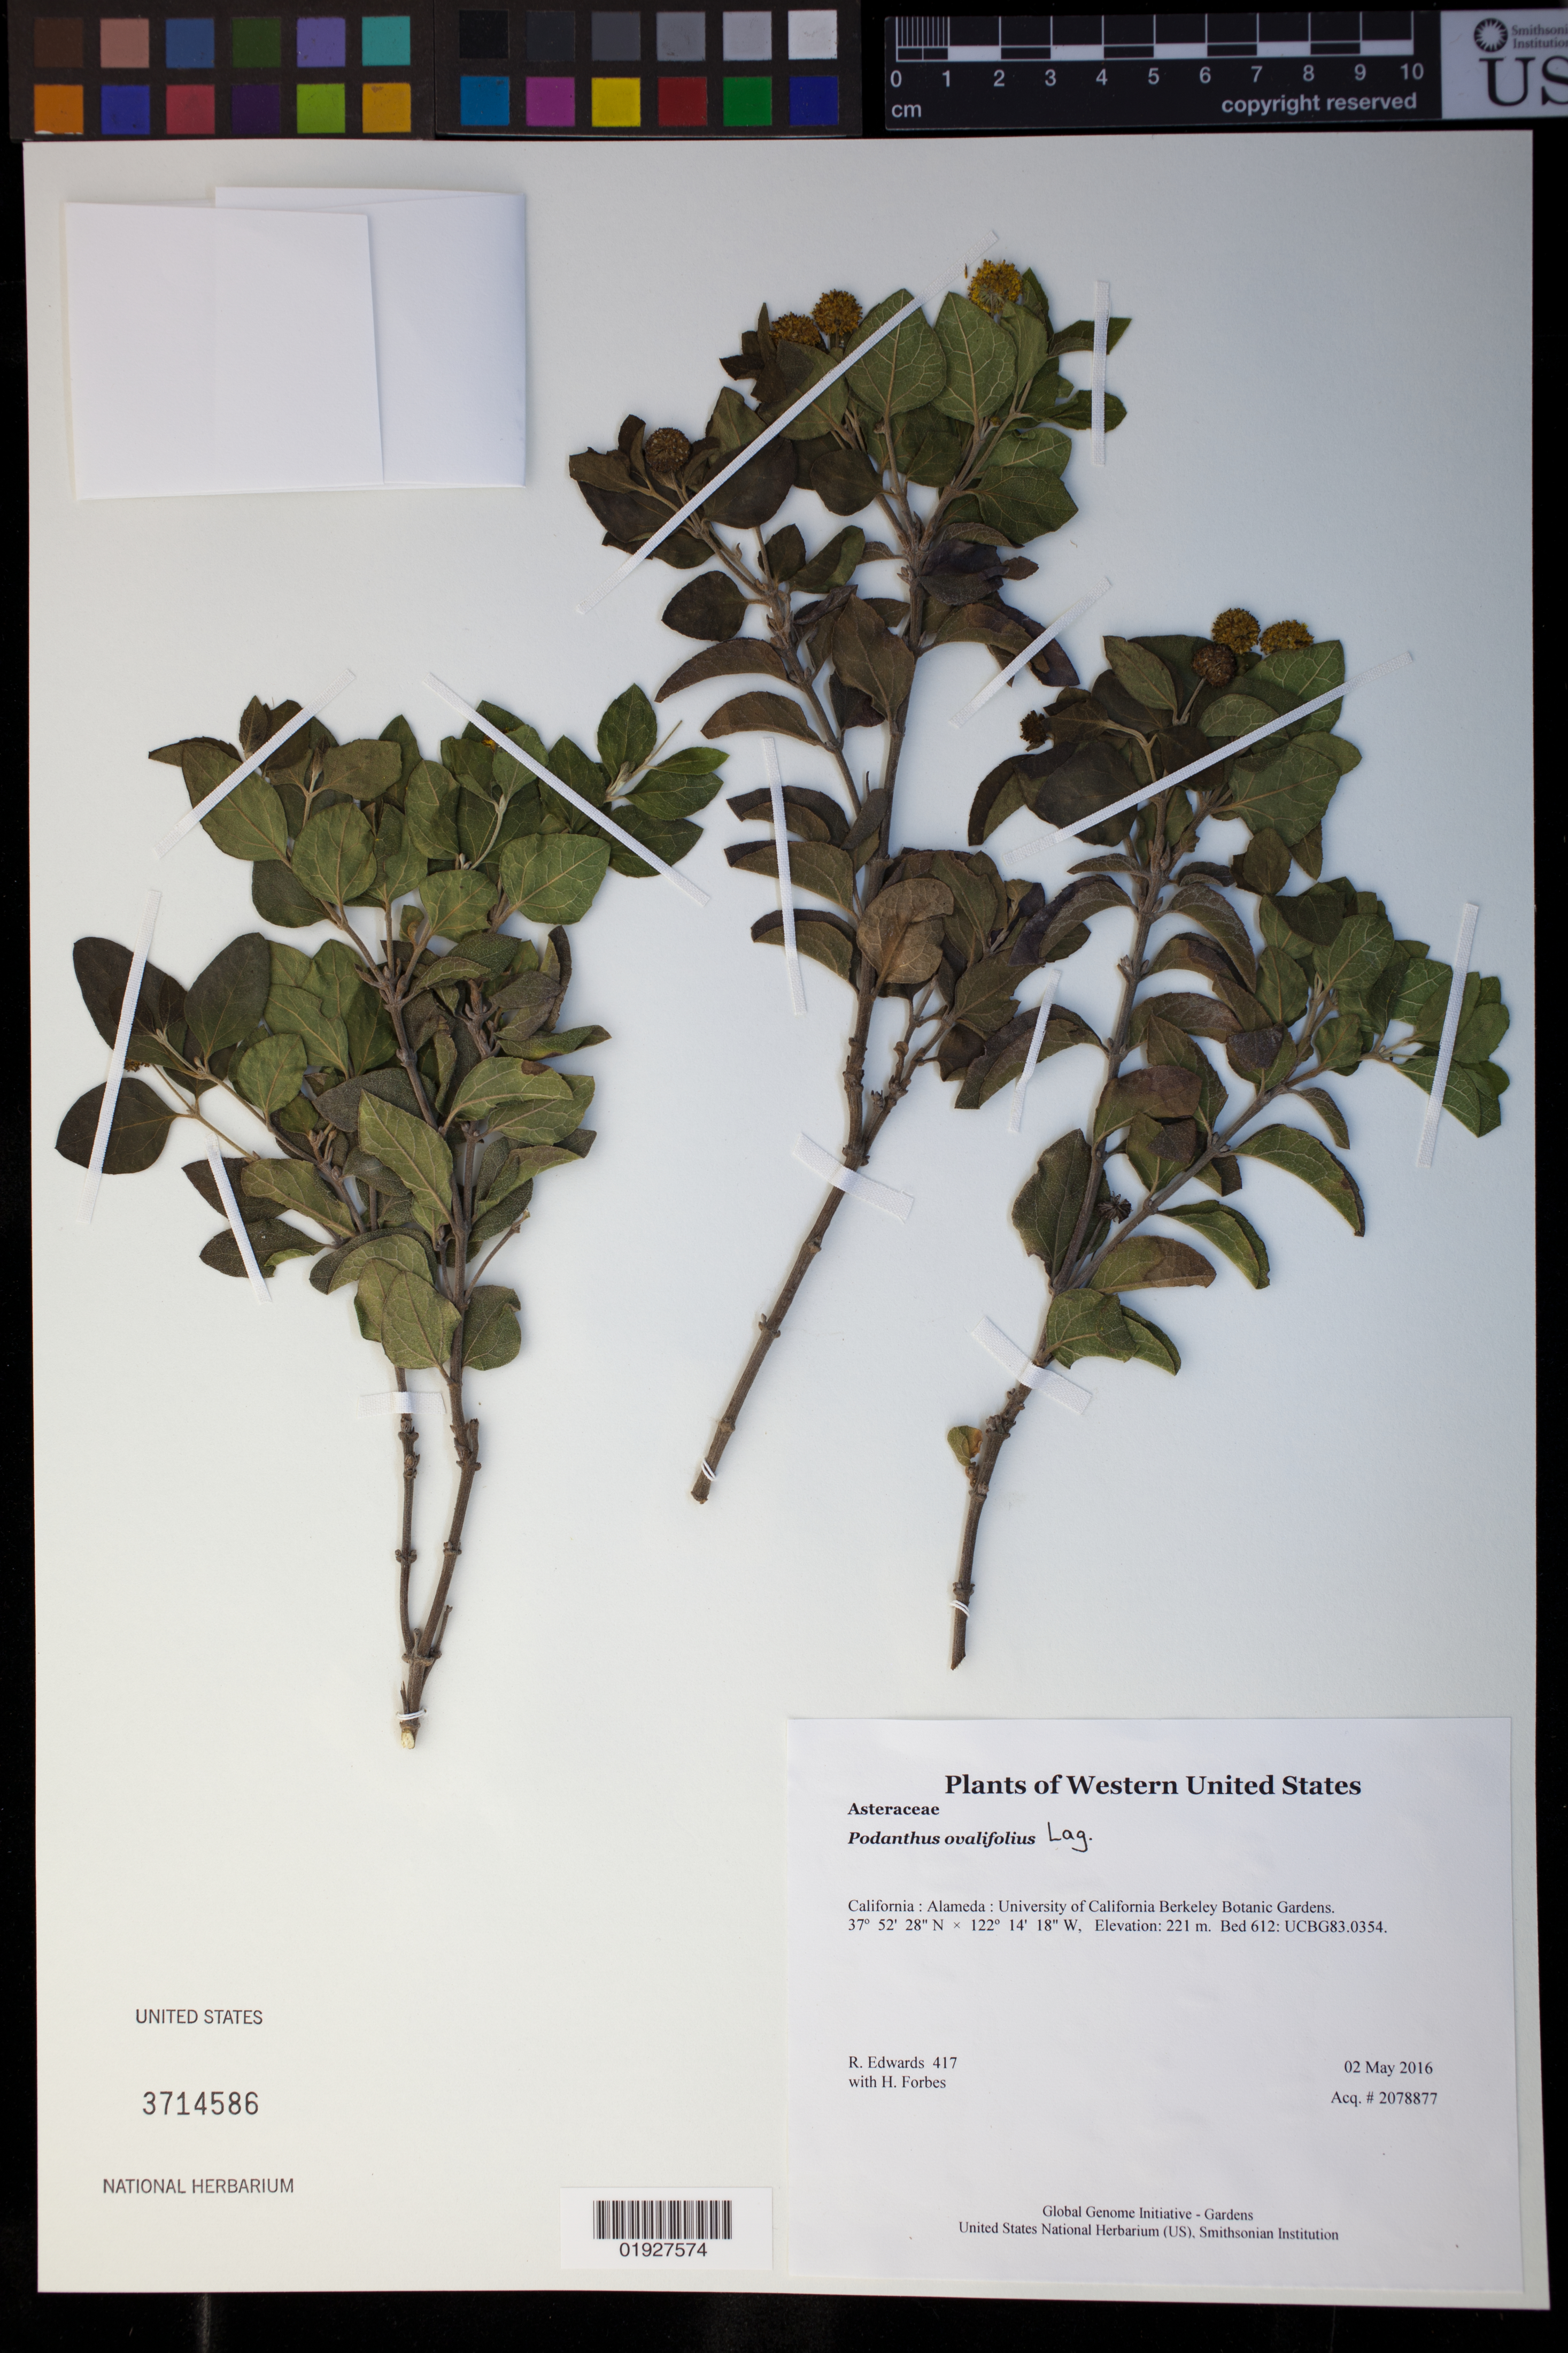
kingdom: Plantae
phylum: Tracheophyta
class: Magnoliopsida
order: Asterales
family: Asteraceae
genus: Podanthus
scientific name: Podanthus ovalifolius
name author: Lag.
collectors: H. Forbes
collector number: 417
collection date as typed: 2 May 2016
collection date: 2016-05-02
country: United States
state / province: California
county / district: Alameda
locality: University of California Berkeley Botanic Gardens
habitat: Bed 612: UCBG83.0354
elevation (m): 221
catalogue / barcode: US 3714586